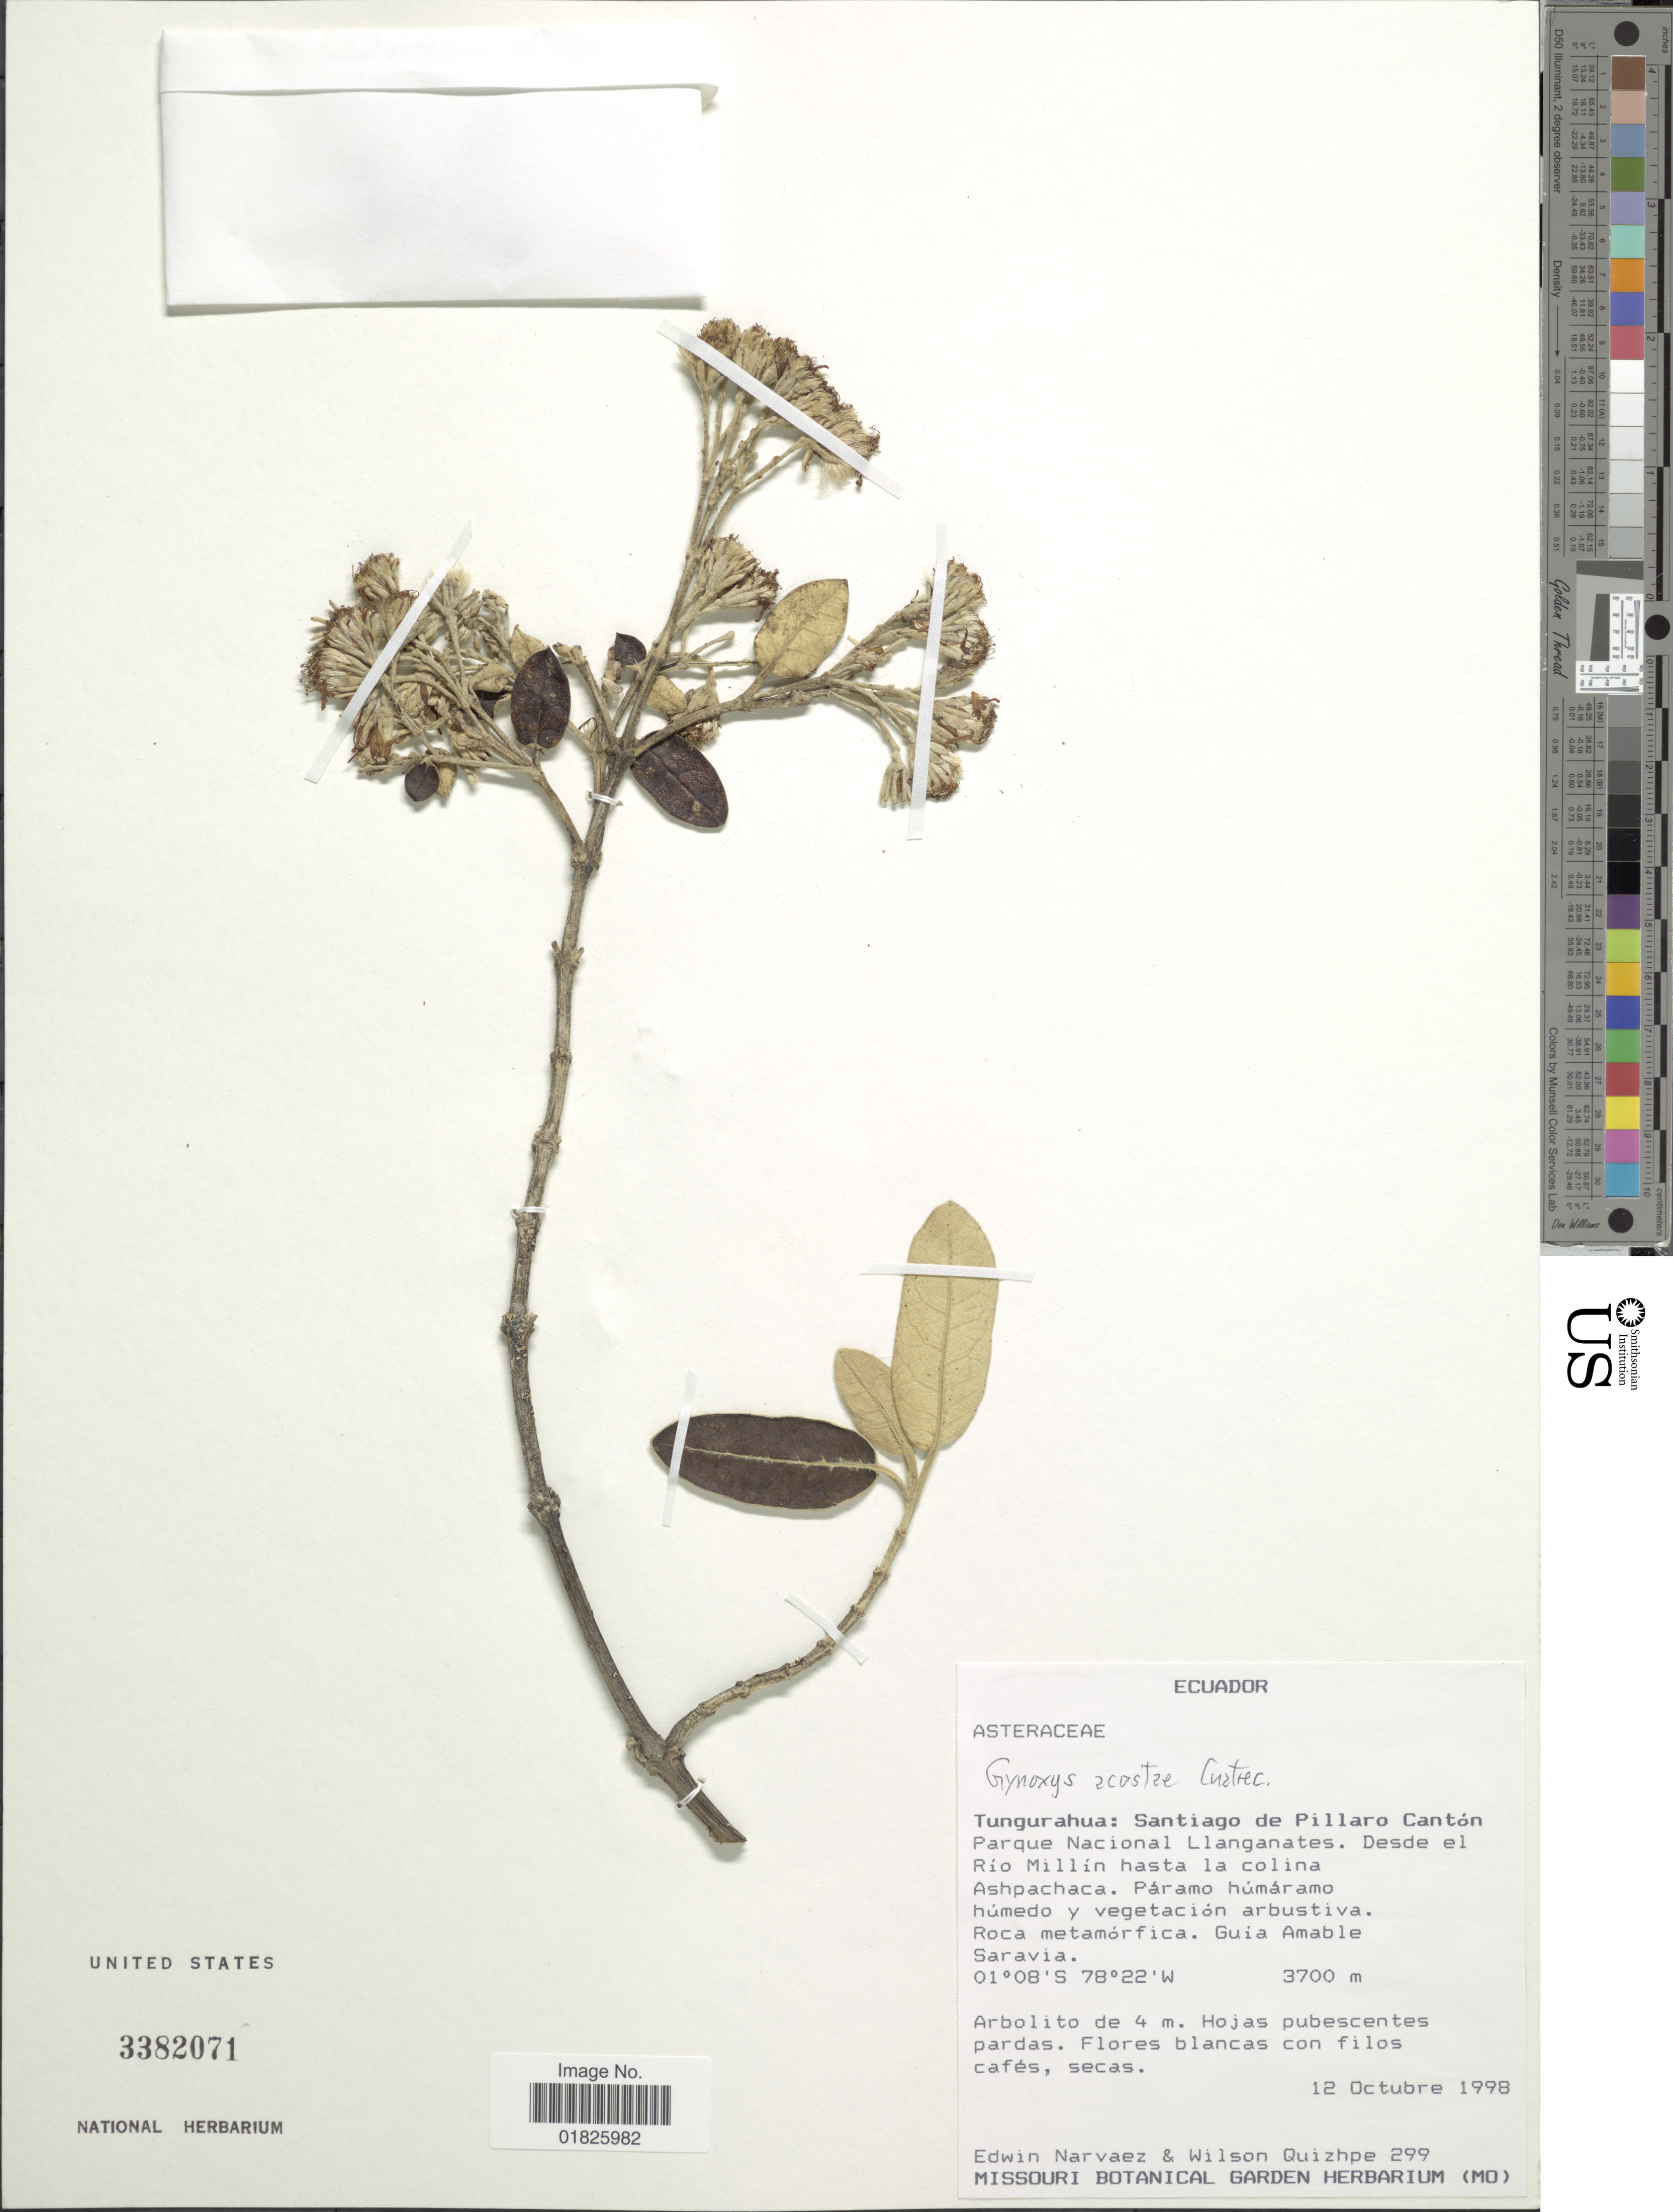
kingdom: Plantae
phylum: Tracheophyta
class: Magnoliopsida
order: Asterales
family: Asteraceae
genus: Gynoxys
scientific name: Gynoxys acostae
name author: Cuatrec.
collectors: E. Narváez & W. Quizhpe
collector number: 299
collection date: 1998-10-12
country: Ecuador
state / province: Tungurahua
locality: Santiago de Pillaro Canton, Parque Nacional Llanganates, Desde el Rio Millin hasta la colina Ashpachaca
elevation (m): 3700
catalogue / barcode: US 3382071